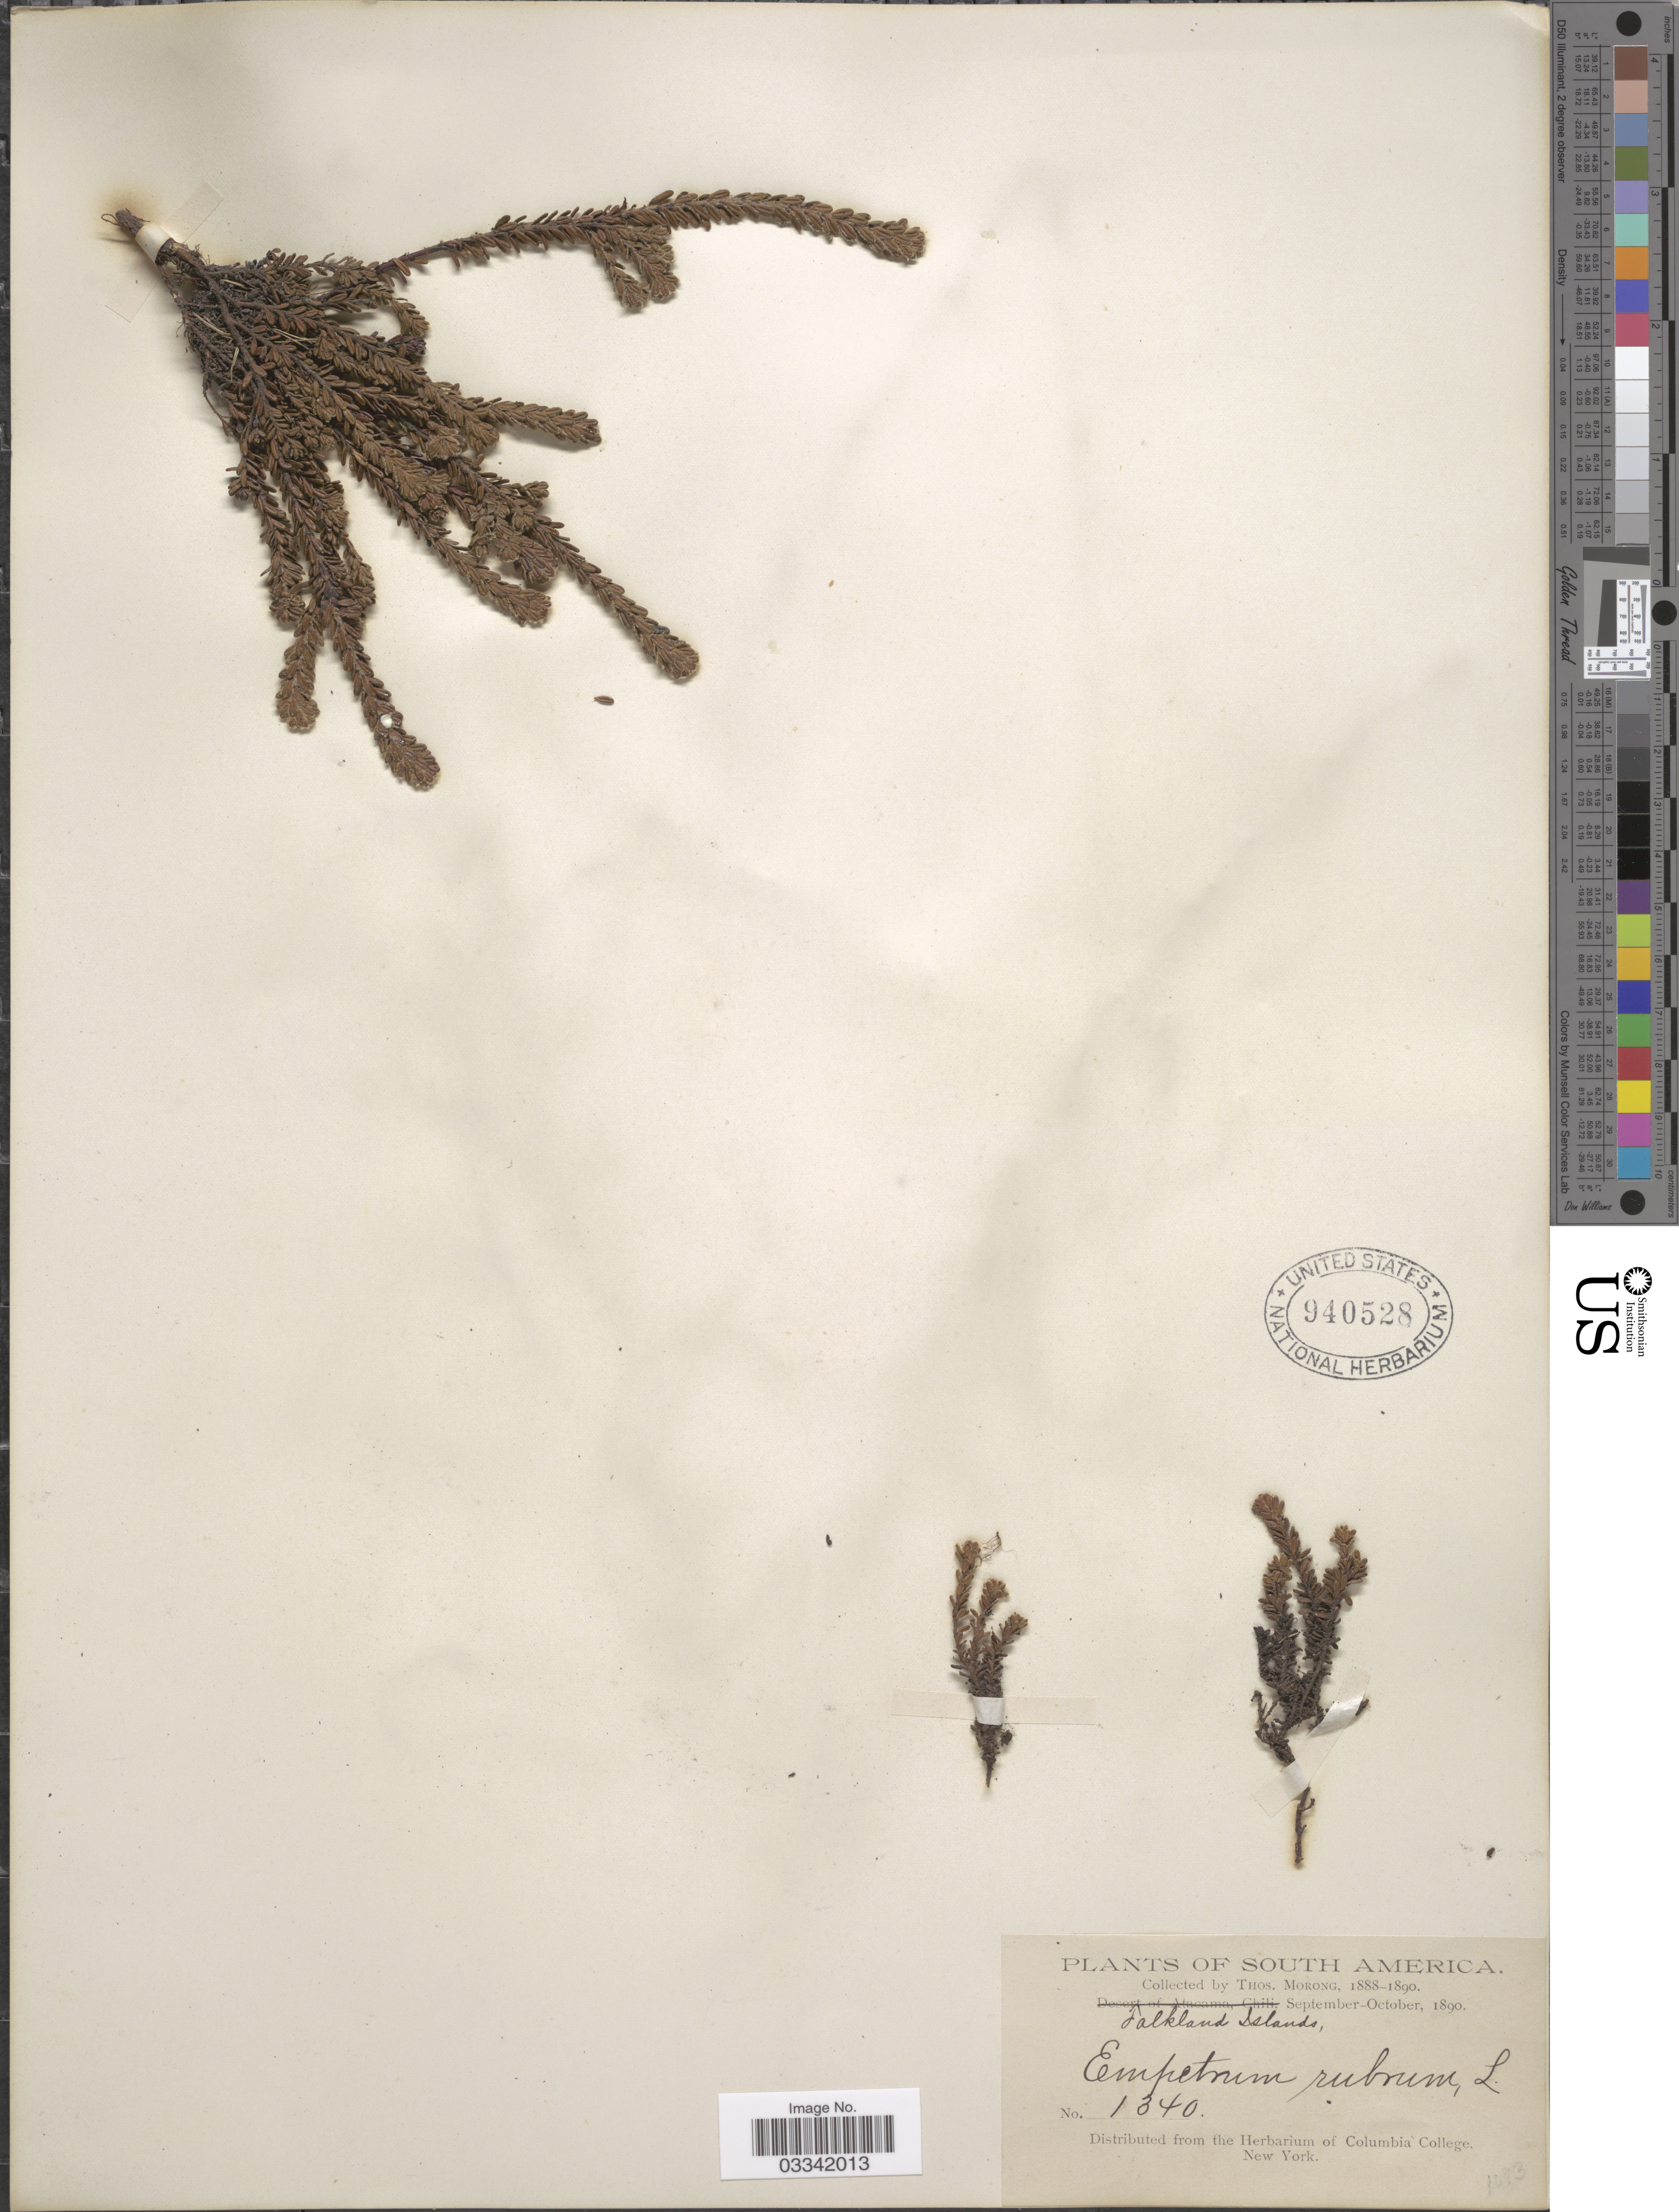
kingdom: Plantae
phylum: Tracheophyta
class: Magnoliopsida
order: Ericales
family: Ericaceae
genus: Empetrum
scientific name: Empetrum rubrum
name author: Vahl ex Willd.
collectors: ex herb. T. Morong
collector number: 1340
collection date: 1890-09/1890-10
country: Falkland Islands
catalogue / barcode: US 940528